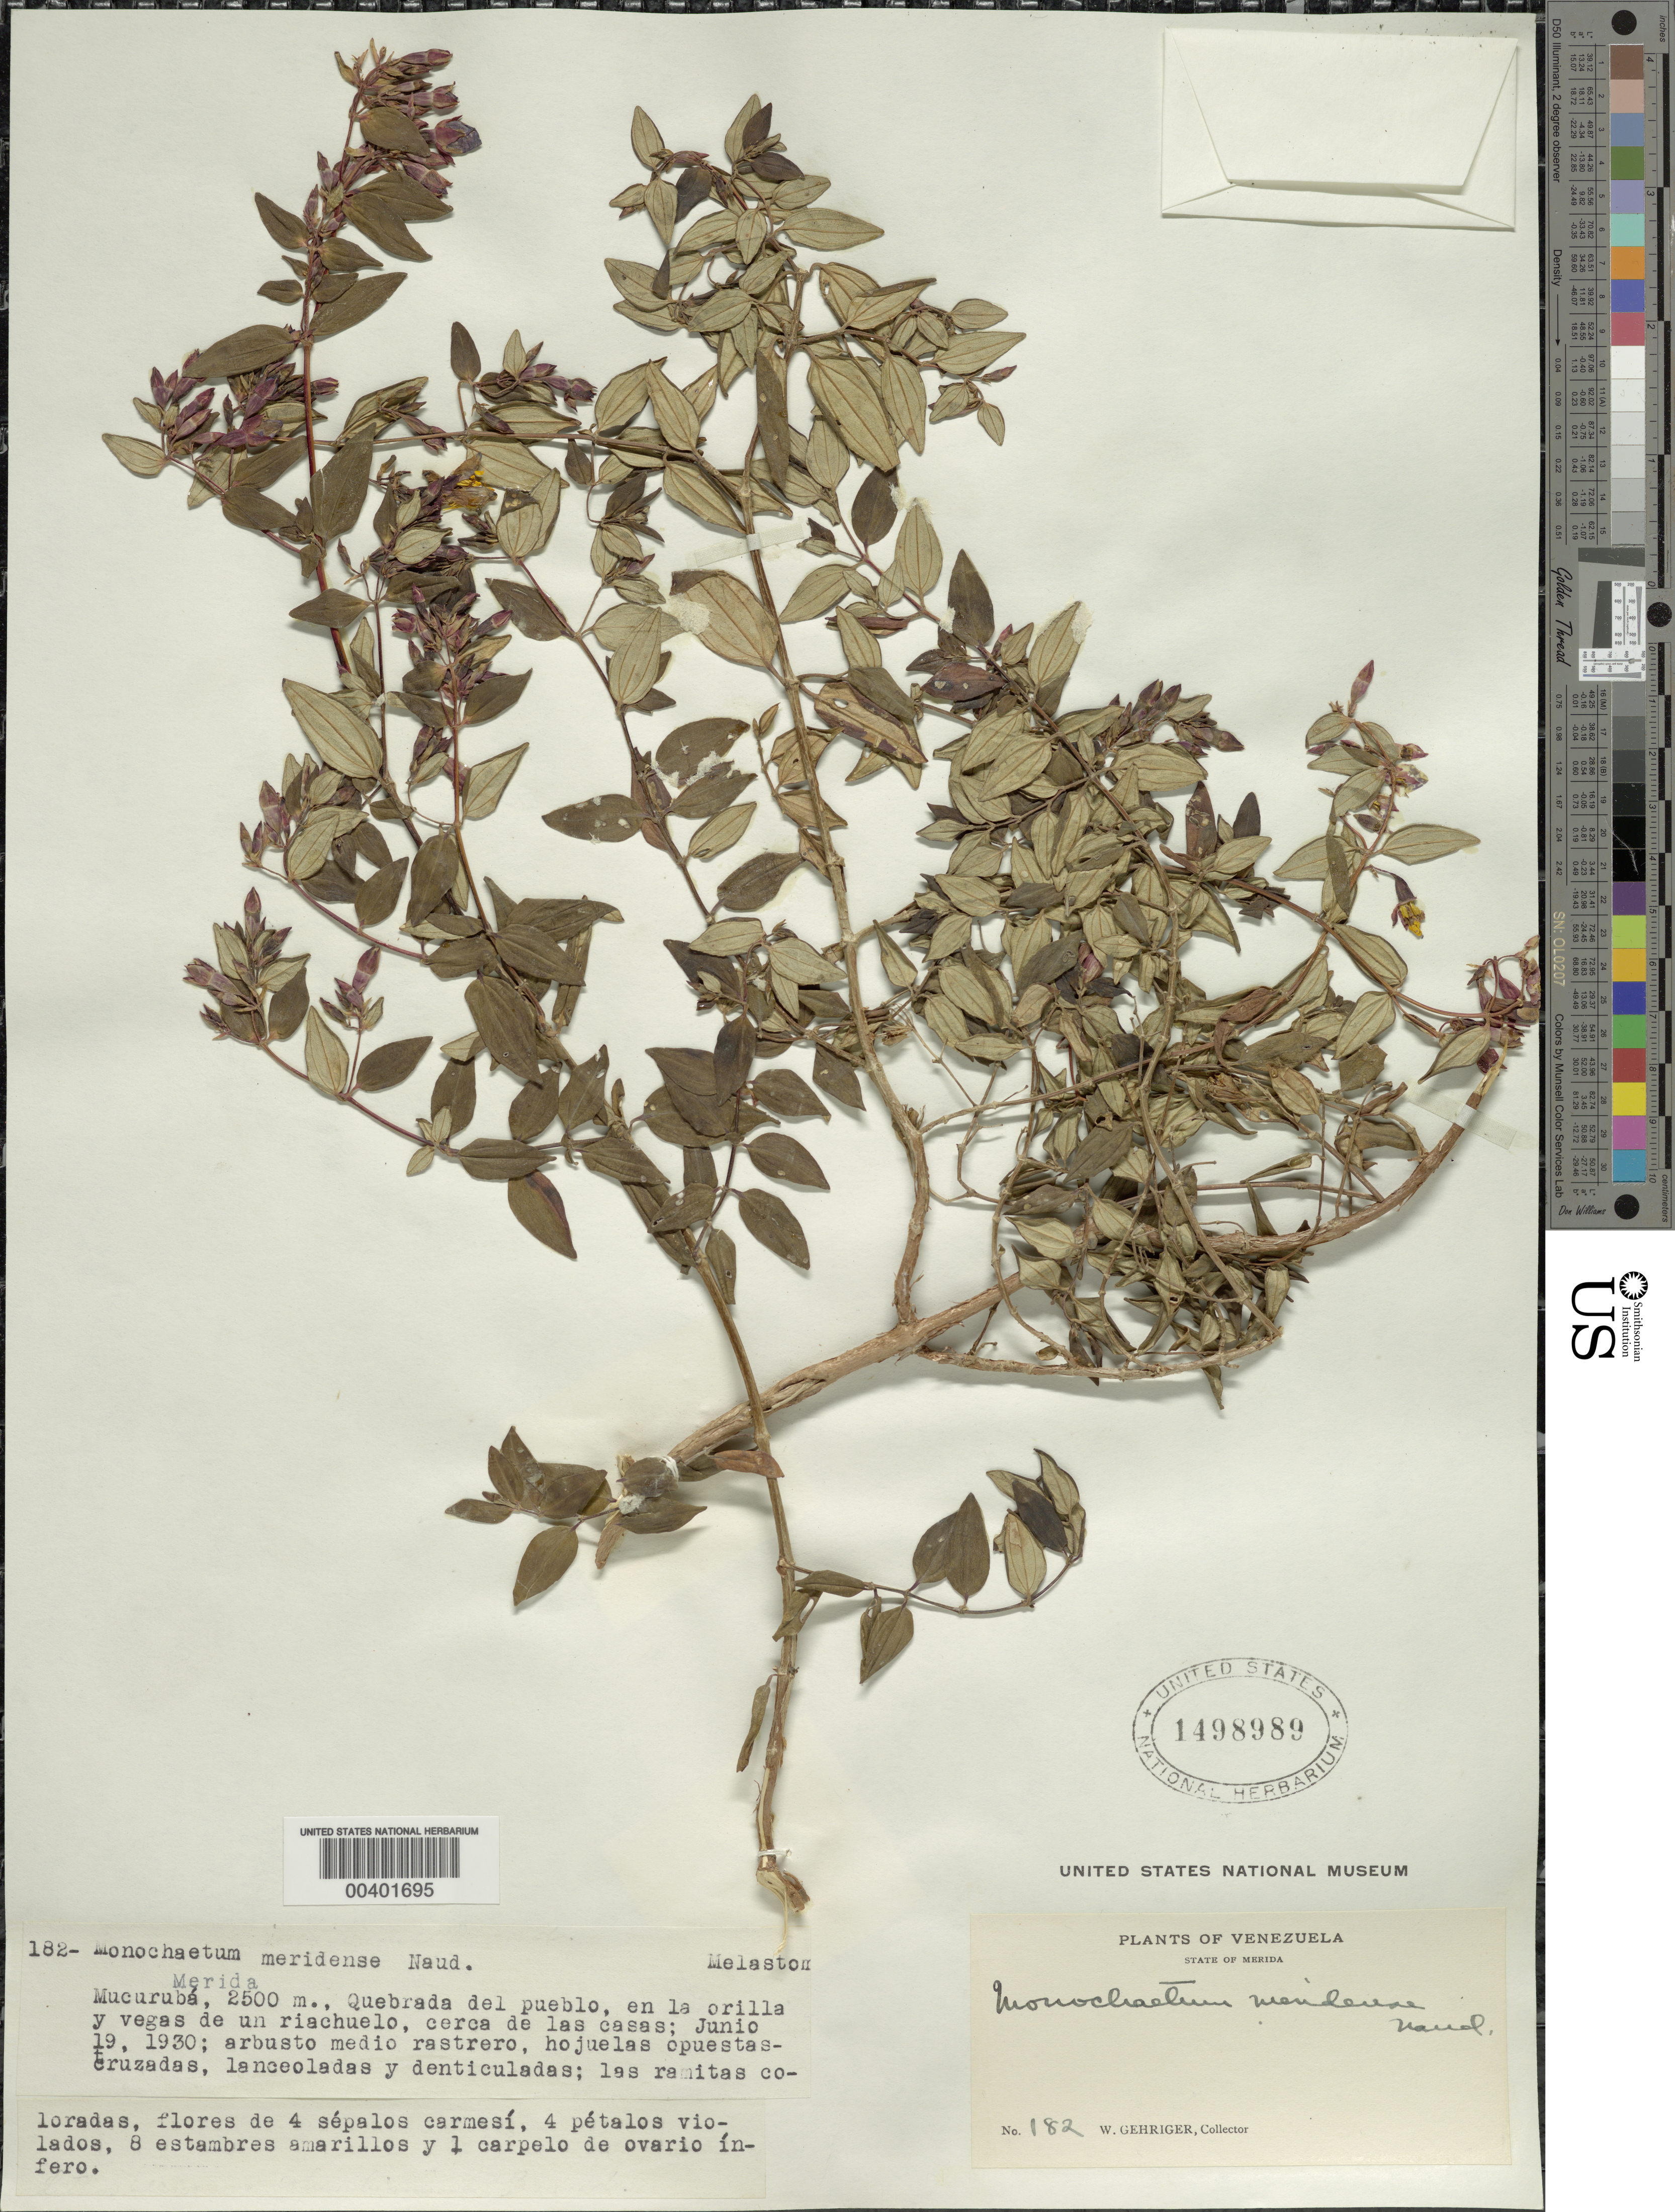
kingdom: Plantae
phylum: Tracheophyta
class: Magnoliopsida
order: Myrtales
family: Melastomataceae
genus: Monochaetum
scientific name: Monochaetum meridense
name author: (H. Karst.) Naudin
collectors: W. Gehriger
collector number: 182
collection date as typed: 19 Jun 1930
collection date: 1930-06-19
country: Venezuela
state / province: Mérida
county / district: Rangel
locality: Mucurubá Mucuruba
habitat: Quebrada del pueblo, en la orilla y vegas de un riachuelo.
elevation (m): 2500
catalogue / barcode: US 1498989